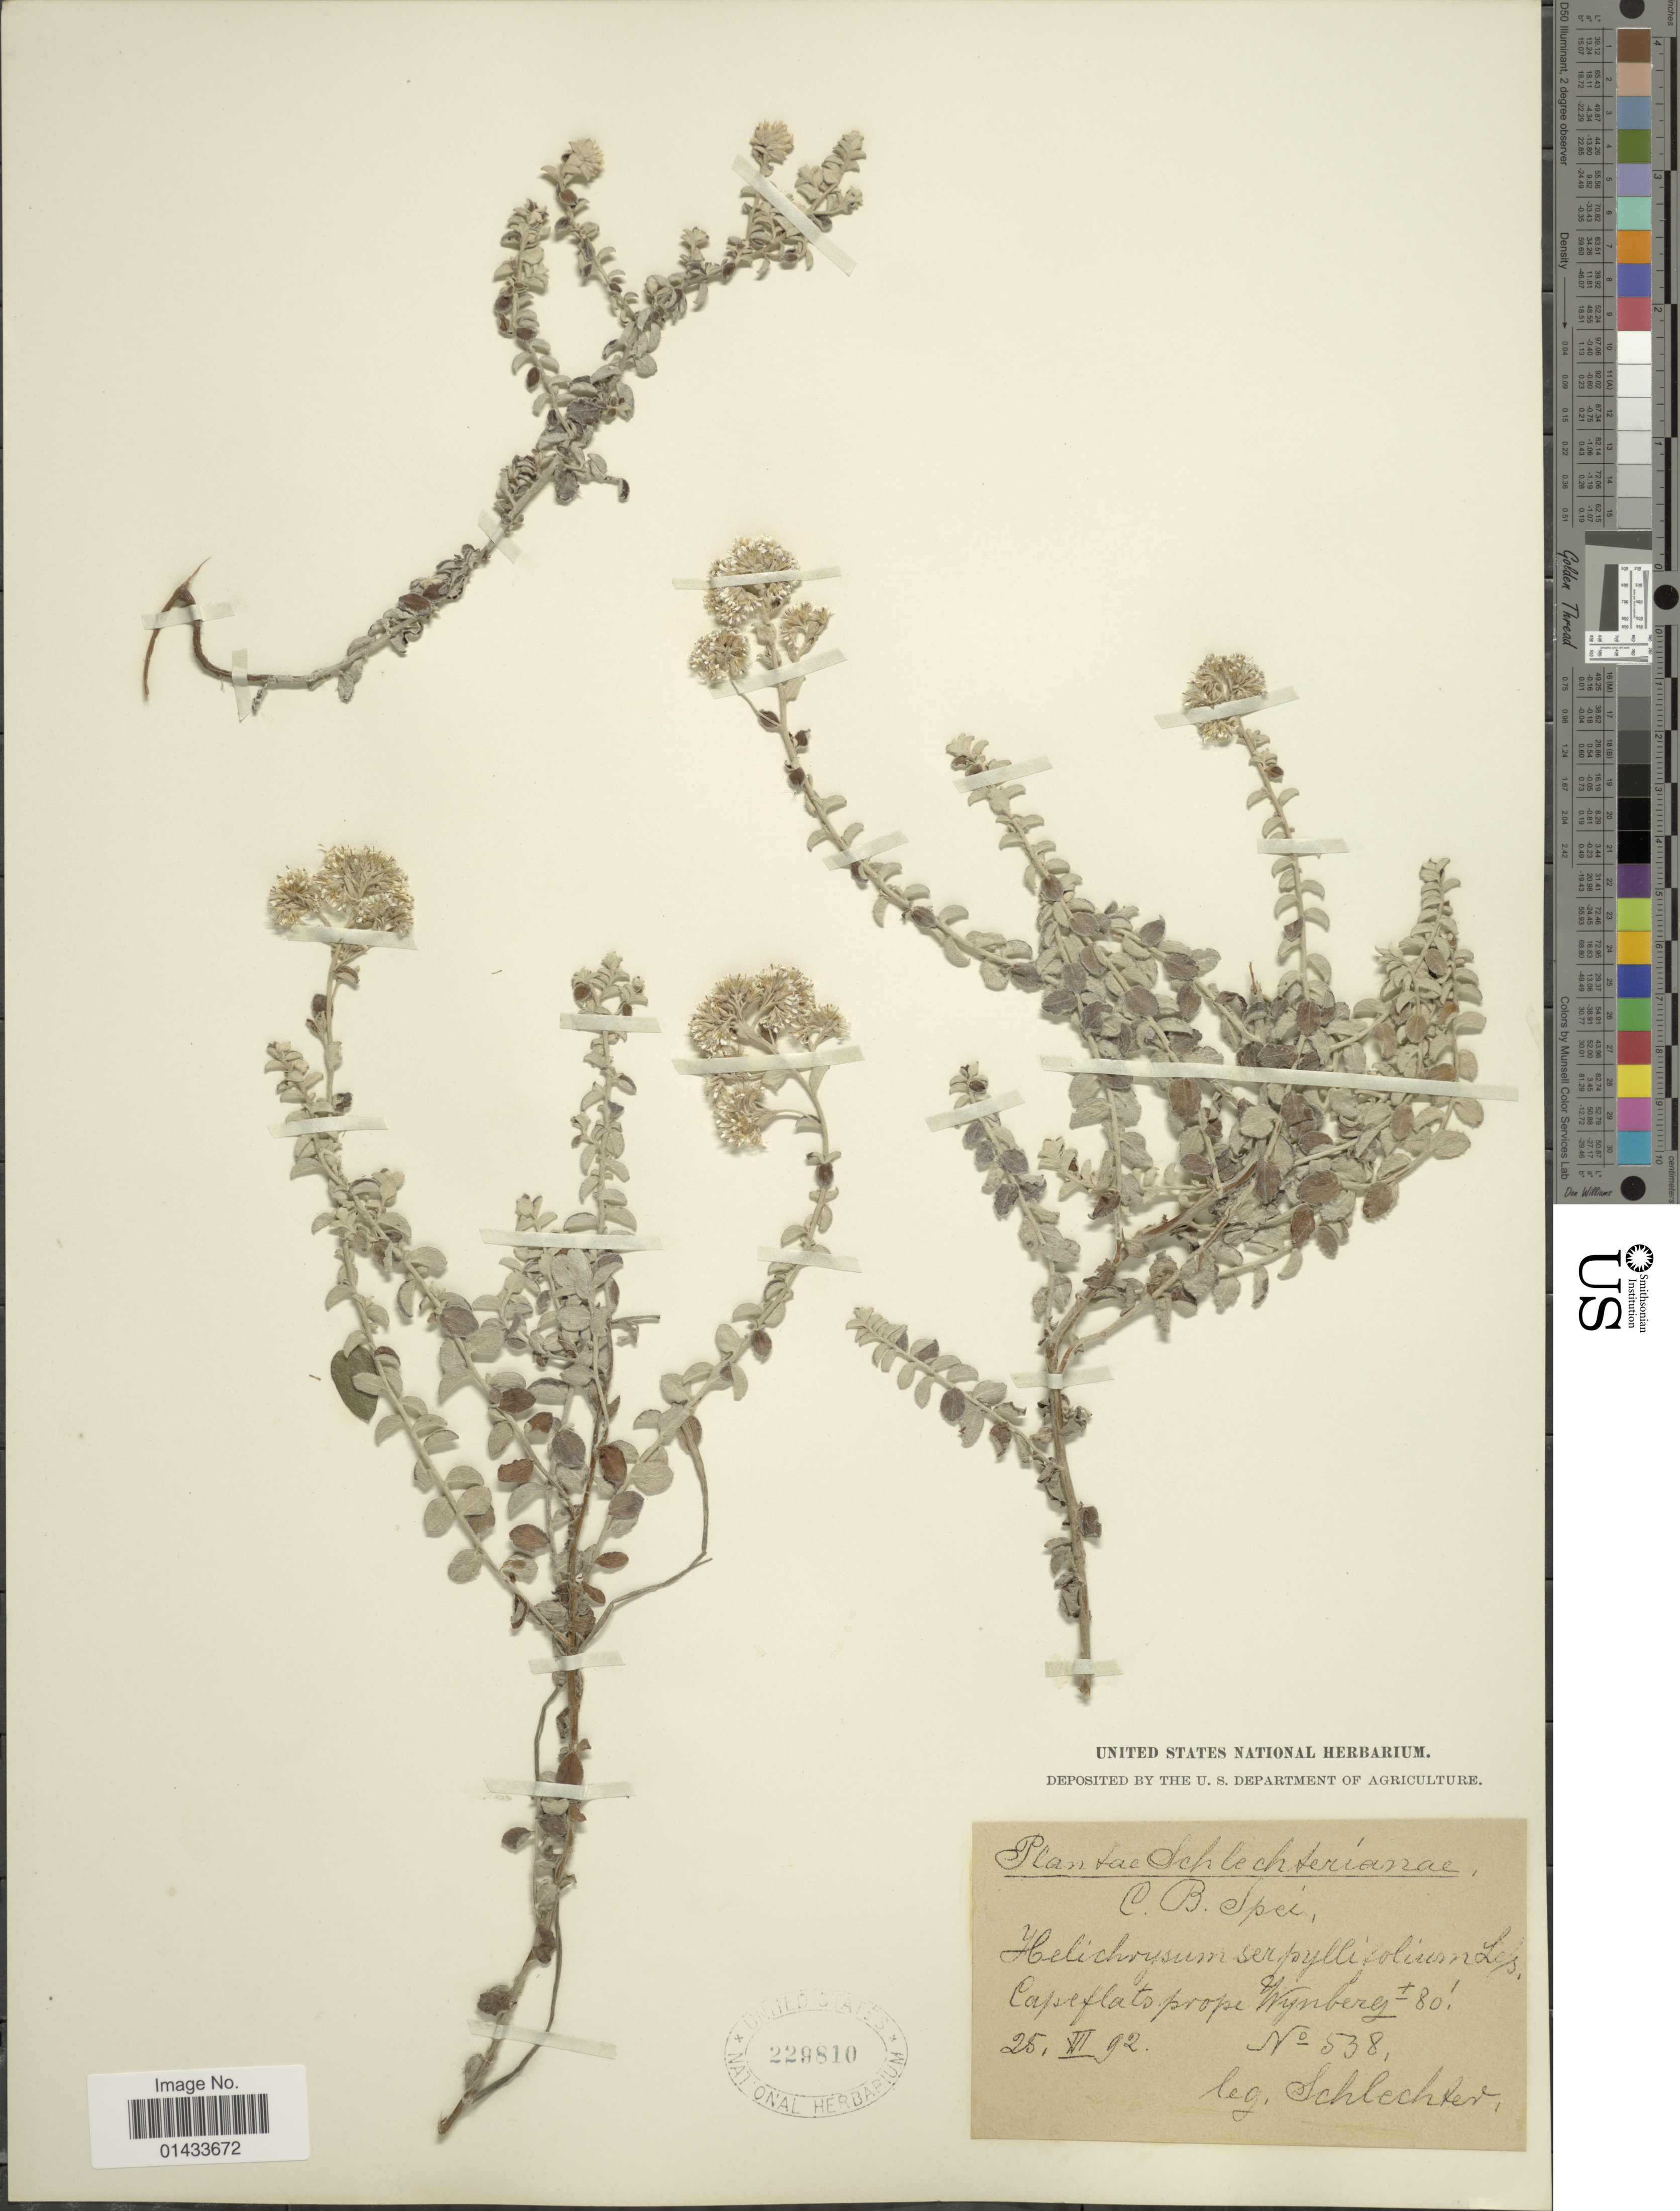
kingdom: Plantae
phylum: Tracheophyta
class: Magnoliopsida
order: Asterales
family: Asteraceae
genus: Helichrysum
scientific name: Helichrysum serpyllifolium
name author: Less.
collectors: Schlechter, --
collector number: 538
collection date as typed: Transcribed d/m/y: 25/12/92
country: South Africa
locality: Capeflats prope Wynberg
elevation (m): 24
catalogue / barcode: US 229810